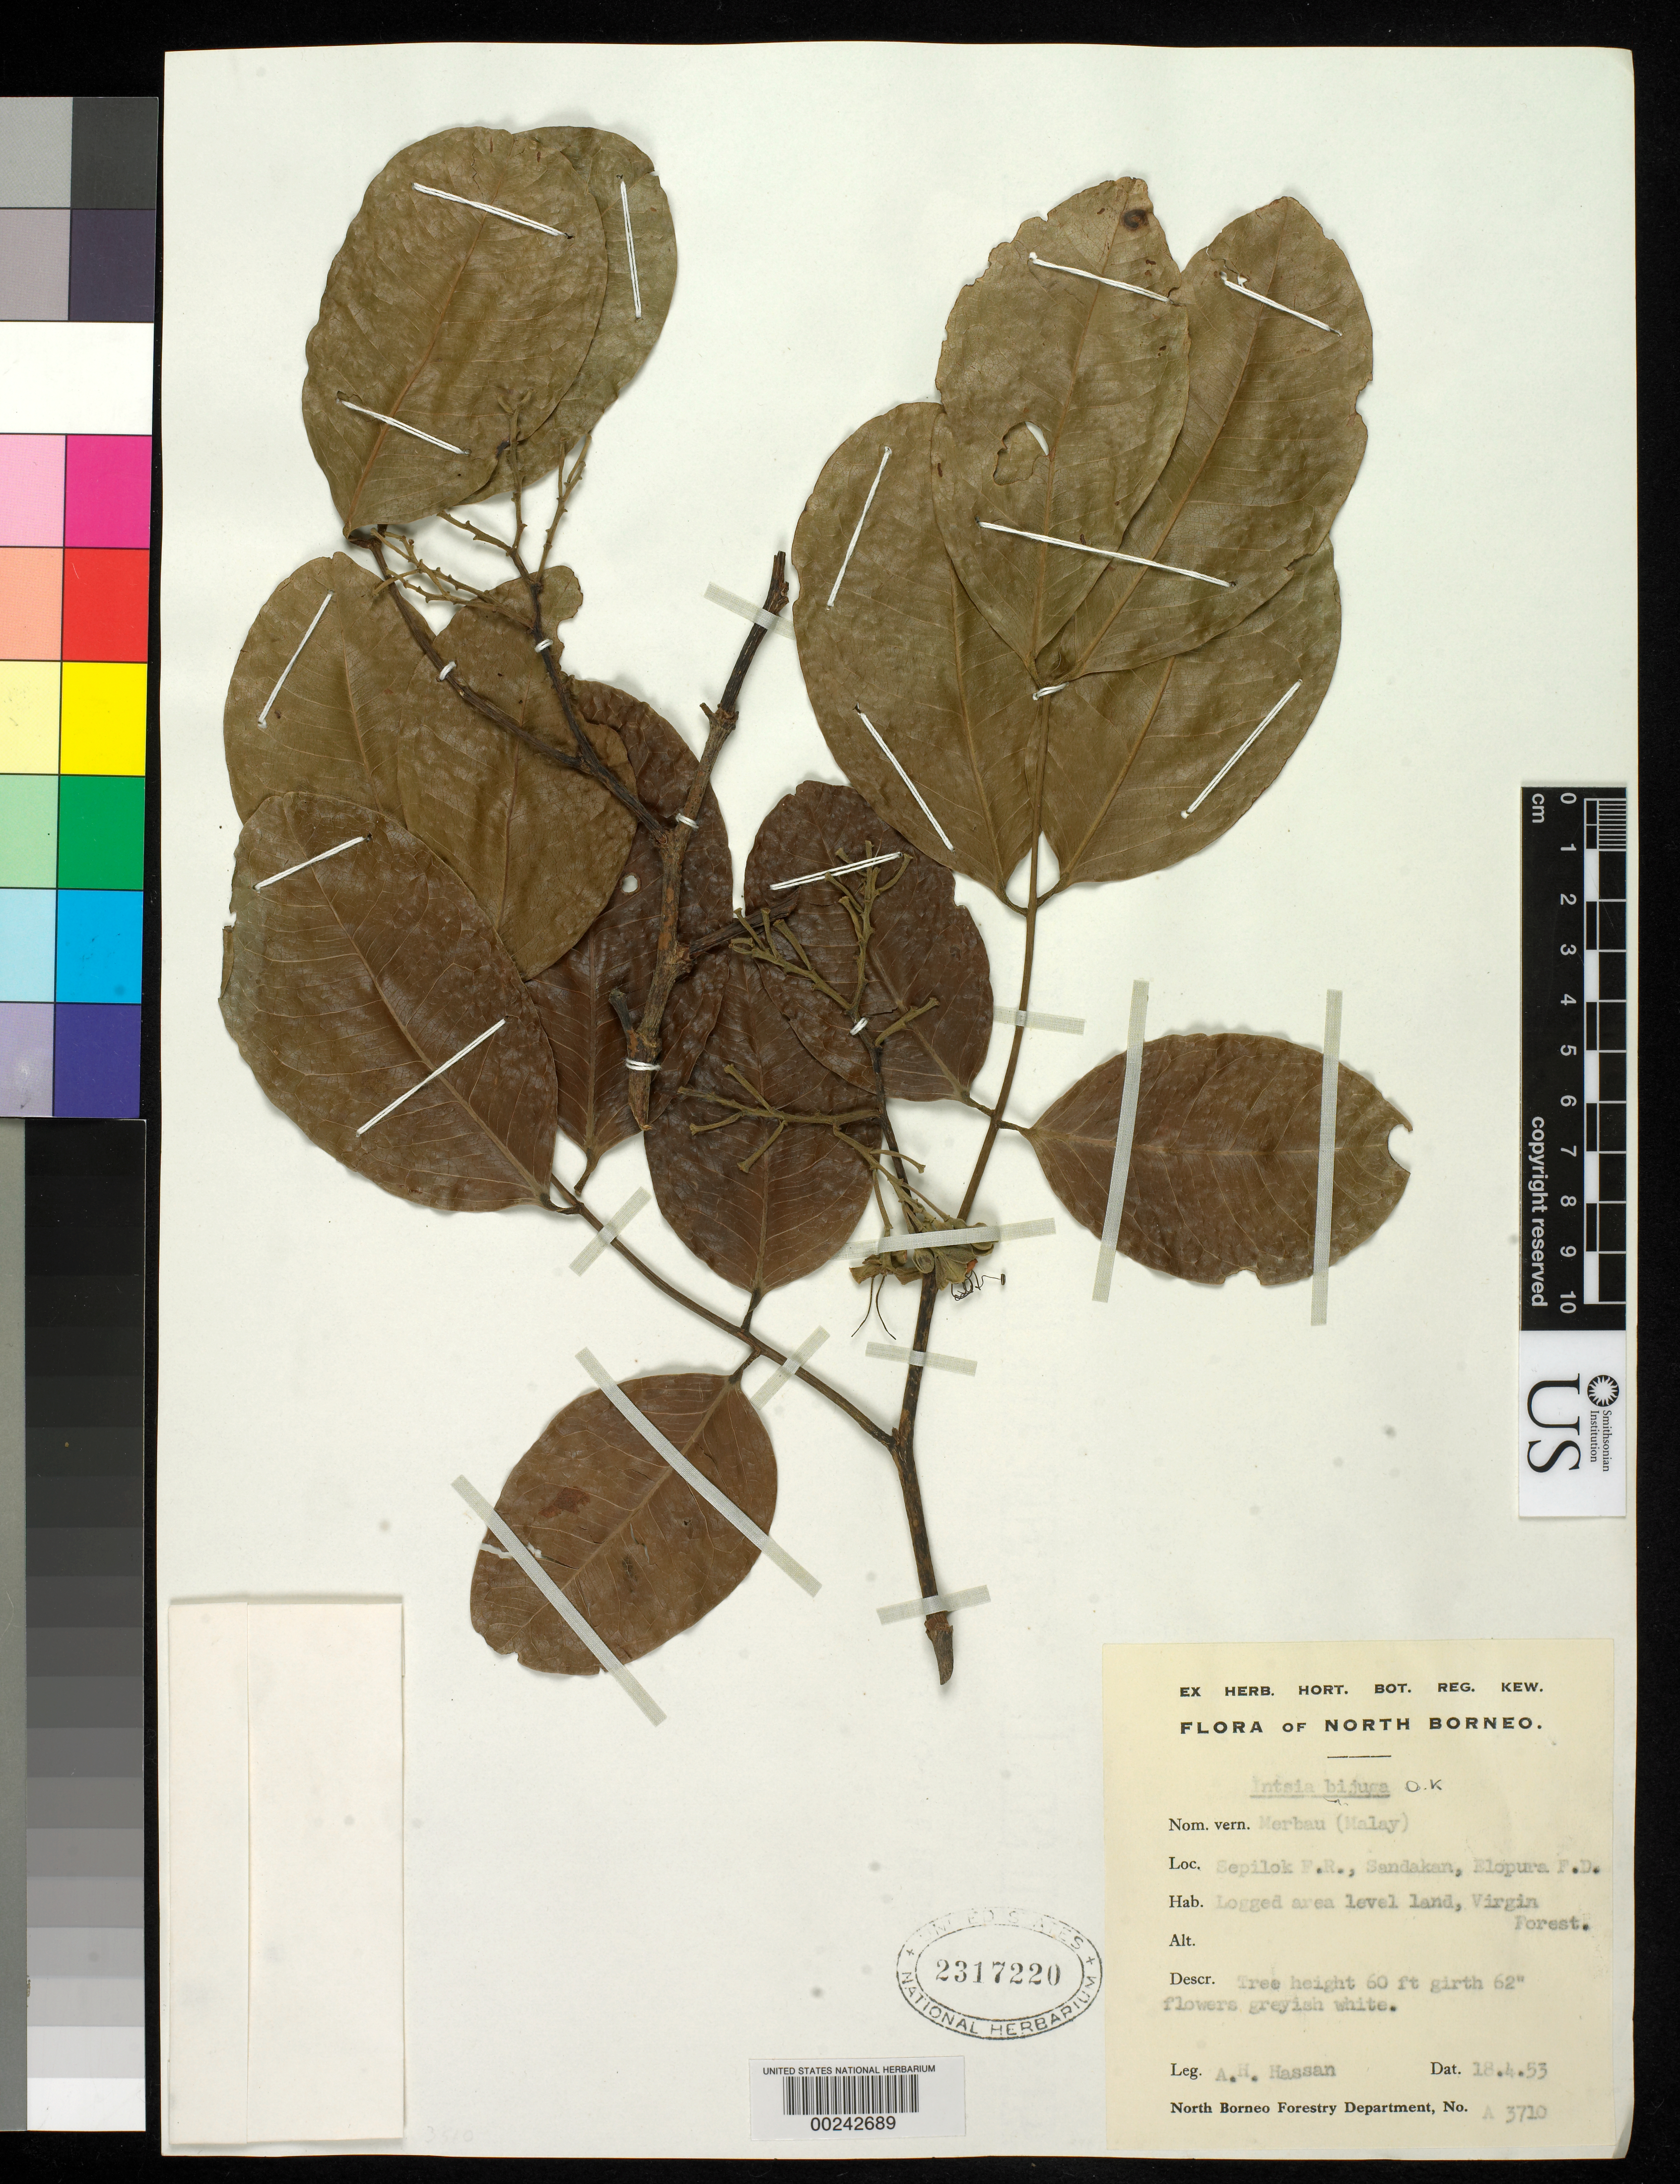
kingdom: Plantae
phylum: Tracheophyta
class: Magnoliopsida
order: Fabales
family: Fabaceae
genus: Intsia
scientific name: Intsia bijuga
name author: (Colebr.) Kuntze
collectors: A. Hassan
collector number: A3710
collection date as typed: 18 Apr 1953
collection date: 1953-04-18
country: Malaysia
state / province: Sabah / Sarawak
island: Borneo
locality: Sepilok f.r., sandakan, elopura f.d.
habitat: Logged area level land, virgin forest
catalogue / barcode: US 2317220